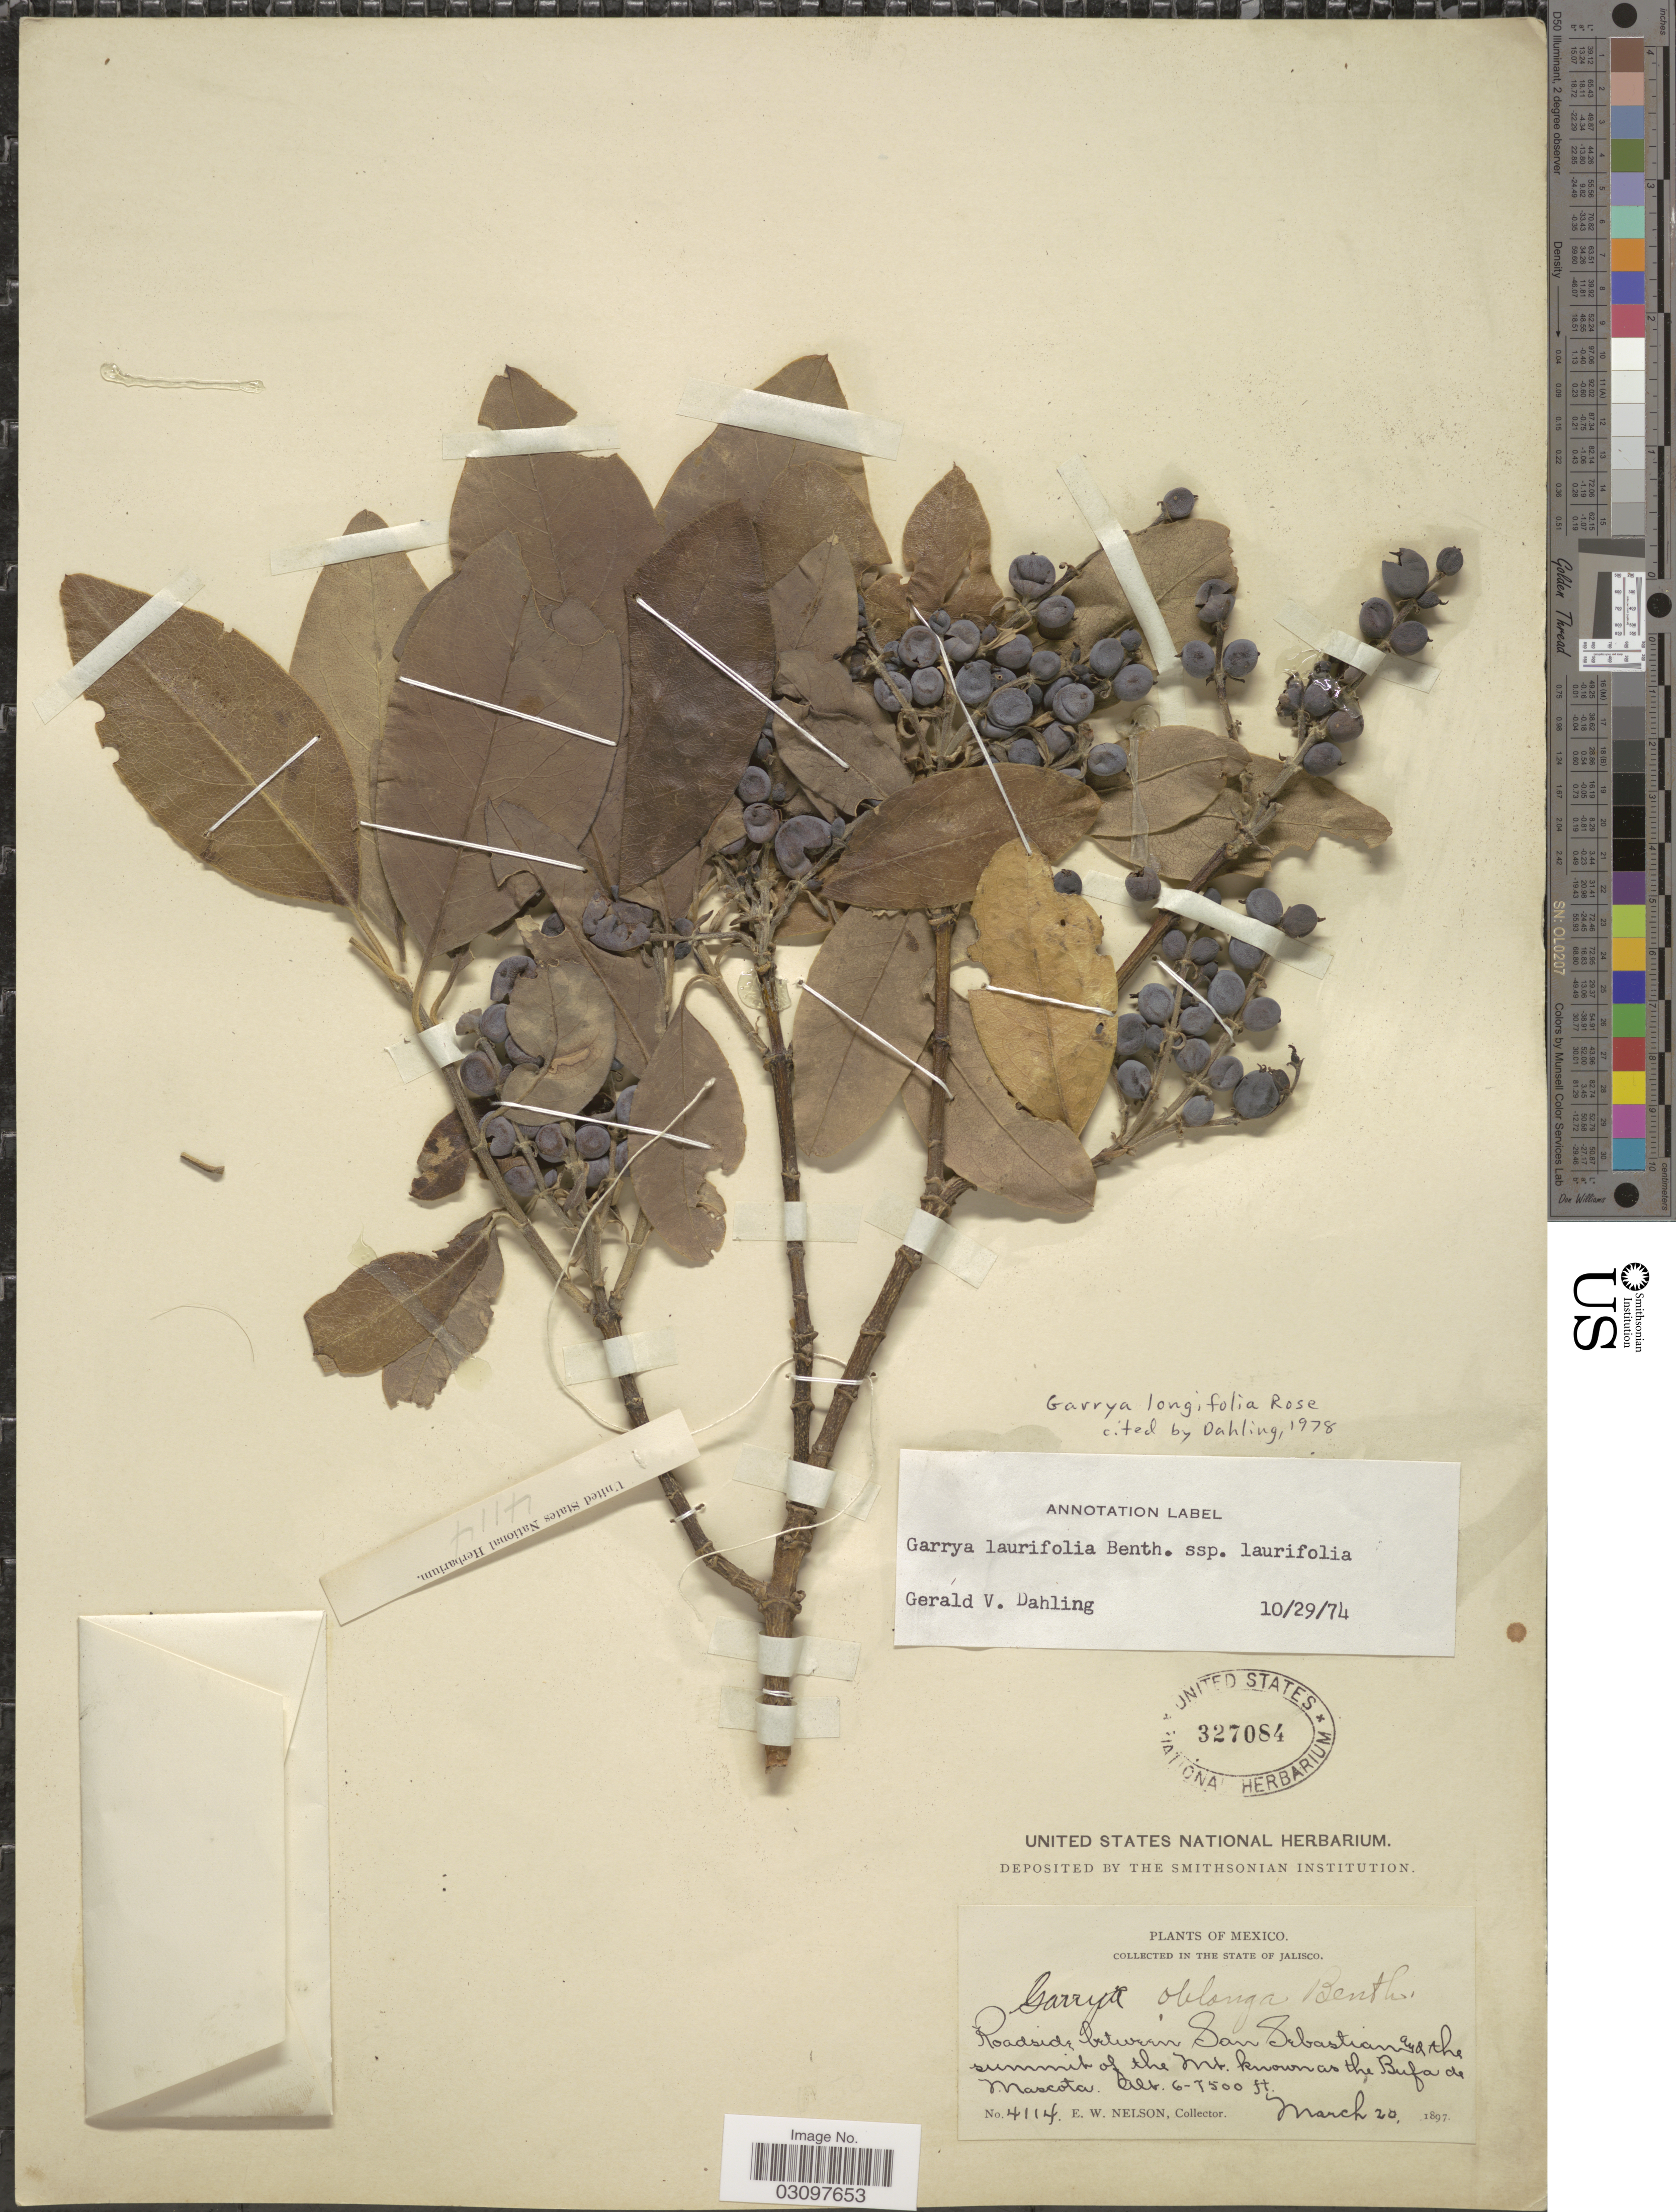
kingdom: Plantae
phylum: Tracheophyta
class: Magnoliopsida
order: Garryales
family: Garryaceae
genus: Garrya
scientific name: Garrya longifolia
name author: Rose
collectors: E. W. Nelson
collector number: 4114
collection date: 1897-03-20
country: Mexico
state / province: Jalisco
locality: Roadside between San Sebastian and the summit of the Mt. known as the Bufa de Mascota.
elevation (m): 1829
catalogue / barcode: US 327084